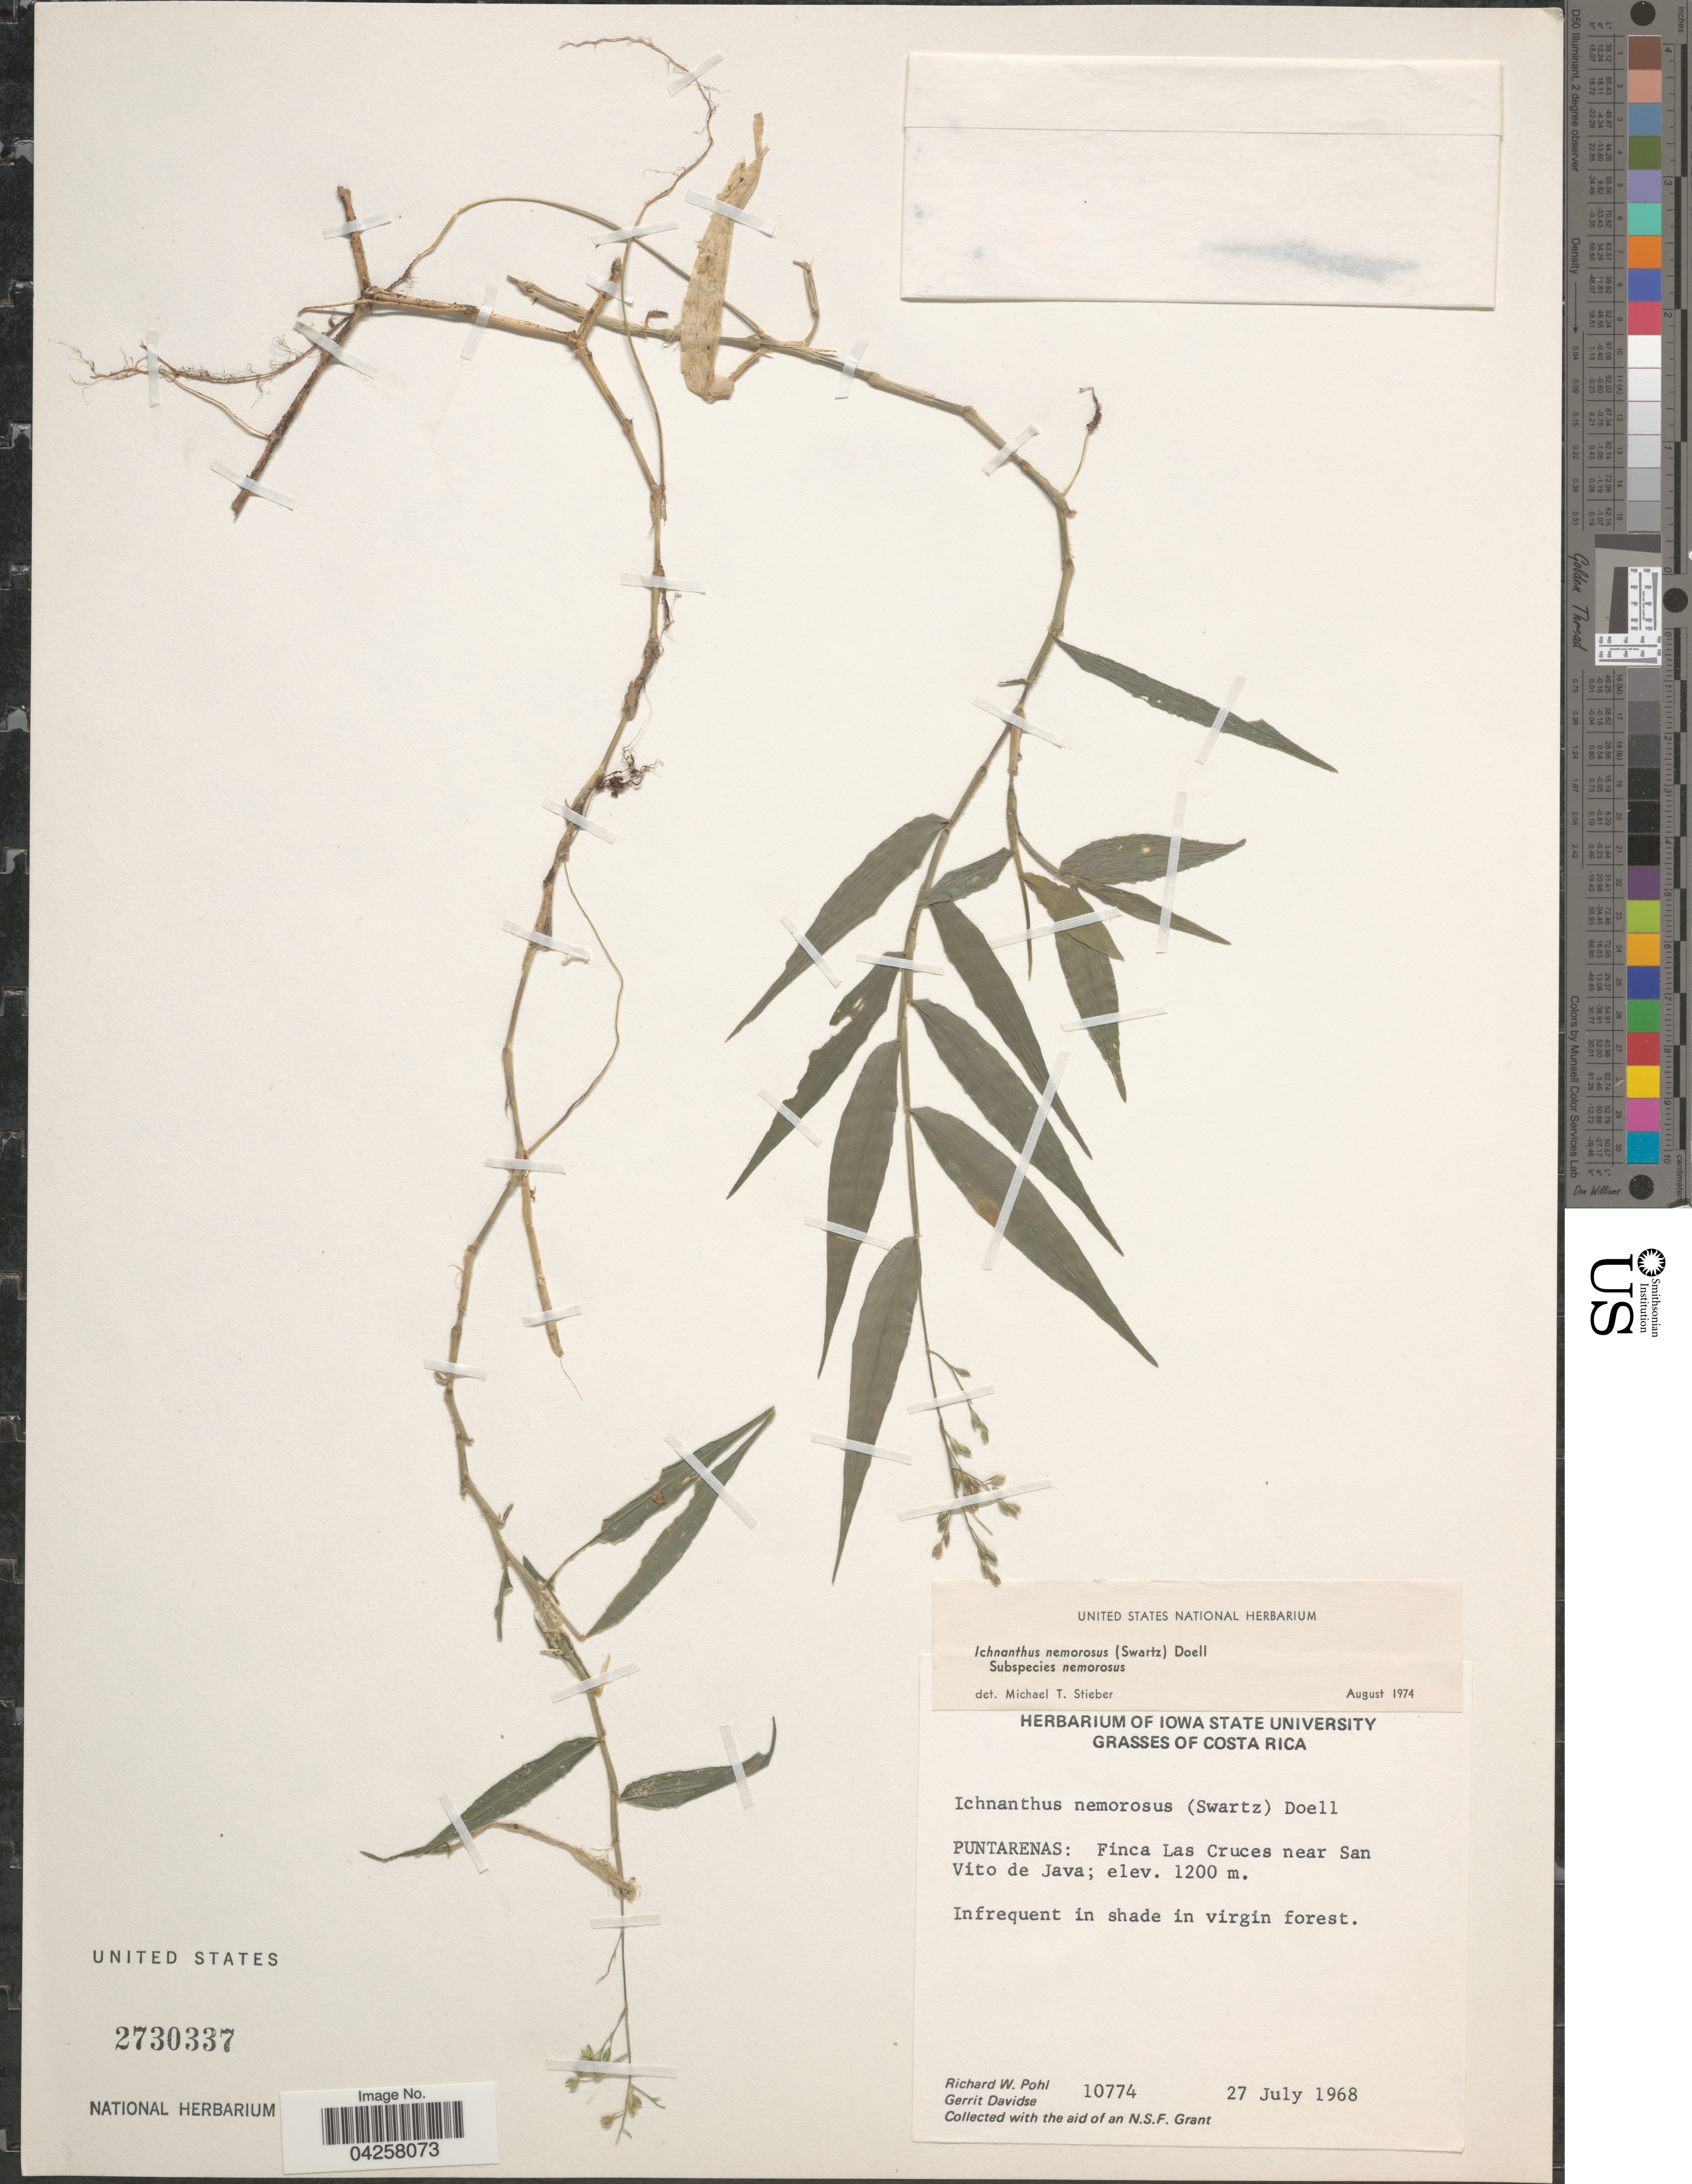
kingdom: Plantae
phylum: Tracheophyta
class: Liliopsida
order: Poales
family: Poaceae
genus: Ichnanthus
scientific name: Ichnanthus nemorosus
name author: (Sw.) Döll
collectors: R. W. Pohl & G. Davidse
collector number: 10774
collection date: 1968-07-27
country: Costa Rica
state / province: Puntarenas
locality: Finca Las Cruces near San VIto de Java.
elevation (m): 1200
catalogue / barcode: US 2730337